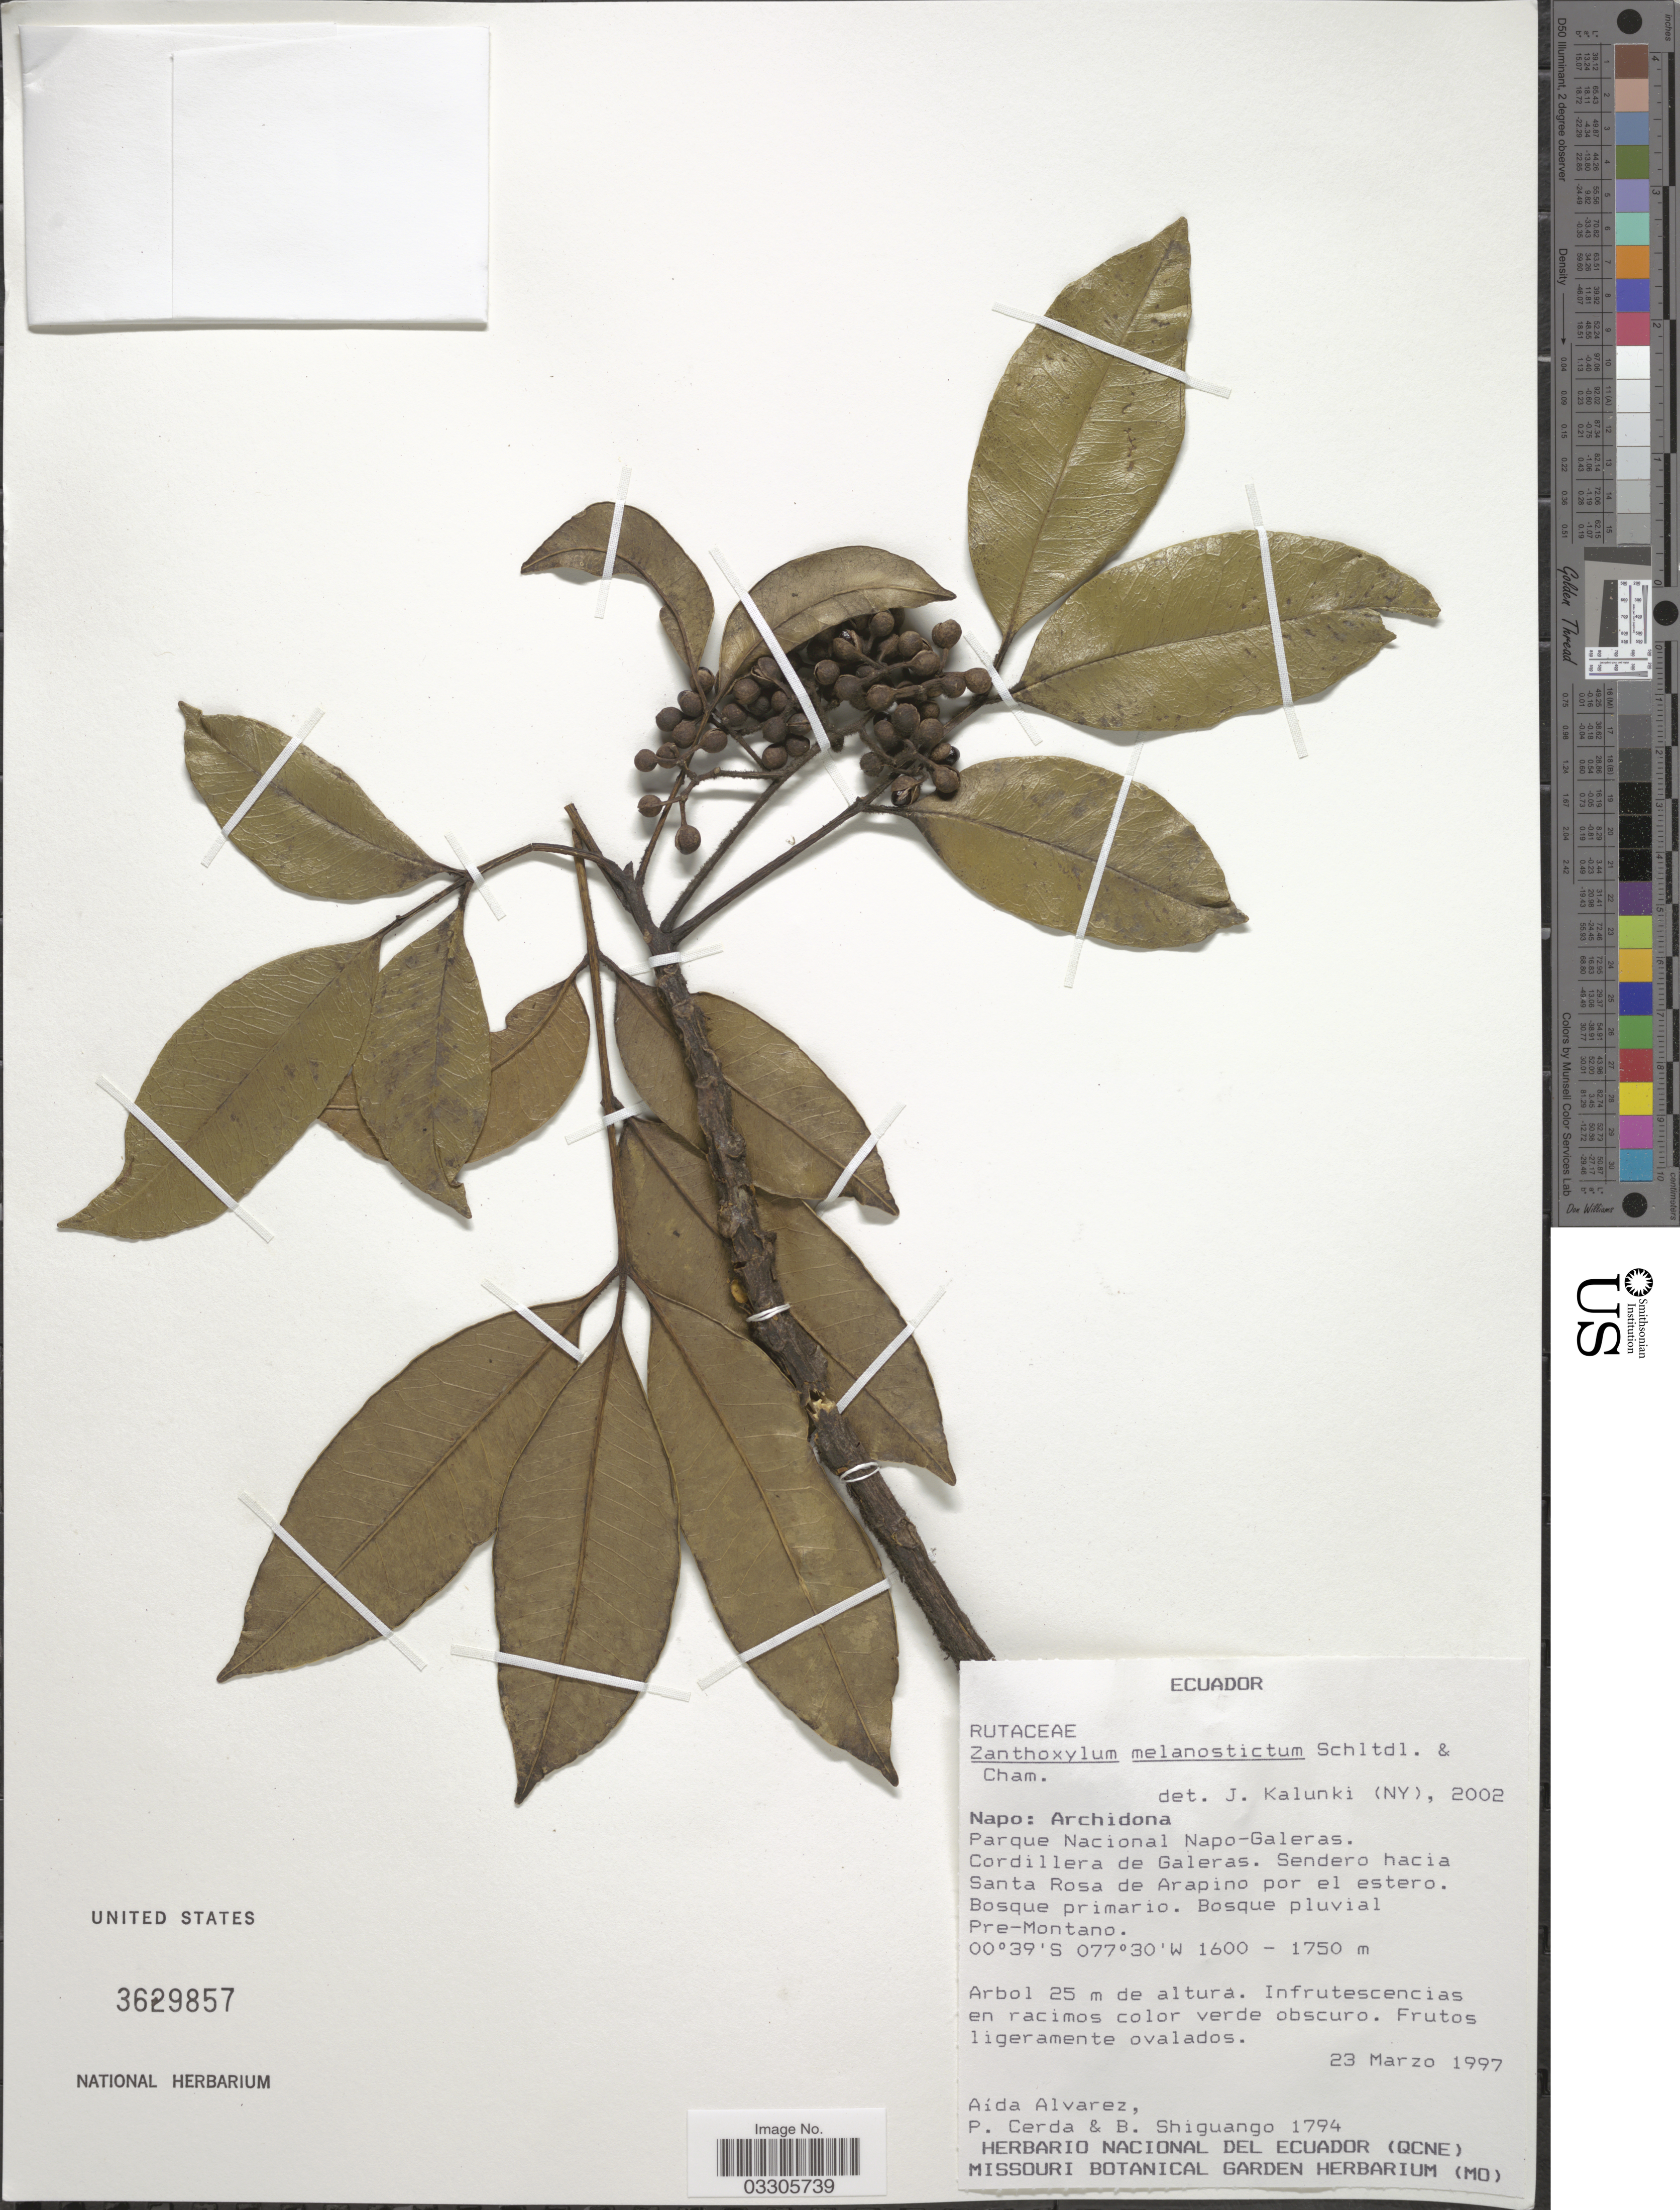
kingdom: Plantae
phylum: Tracheophyta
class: Magnoliopsida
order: Sapindales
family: Rutaceae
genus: Zanthoxylum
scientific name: Zanthoxylum melanostictum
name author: Schltdl. & Cham.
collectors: A. Alvarez, P. Cerda & B. Shiguango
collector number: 1794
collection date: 1997-03-23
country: Ecuador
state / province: Napo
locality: Archidona, Parque Nacional Napo-Galeras. Cordillera de Galeras. Sendero hacia Santa Rosa de Arapino por el estero.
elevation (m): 1600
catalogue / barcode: US 3629857